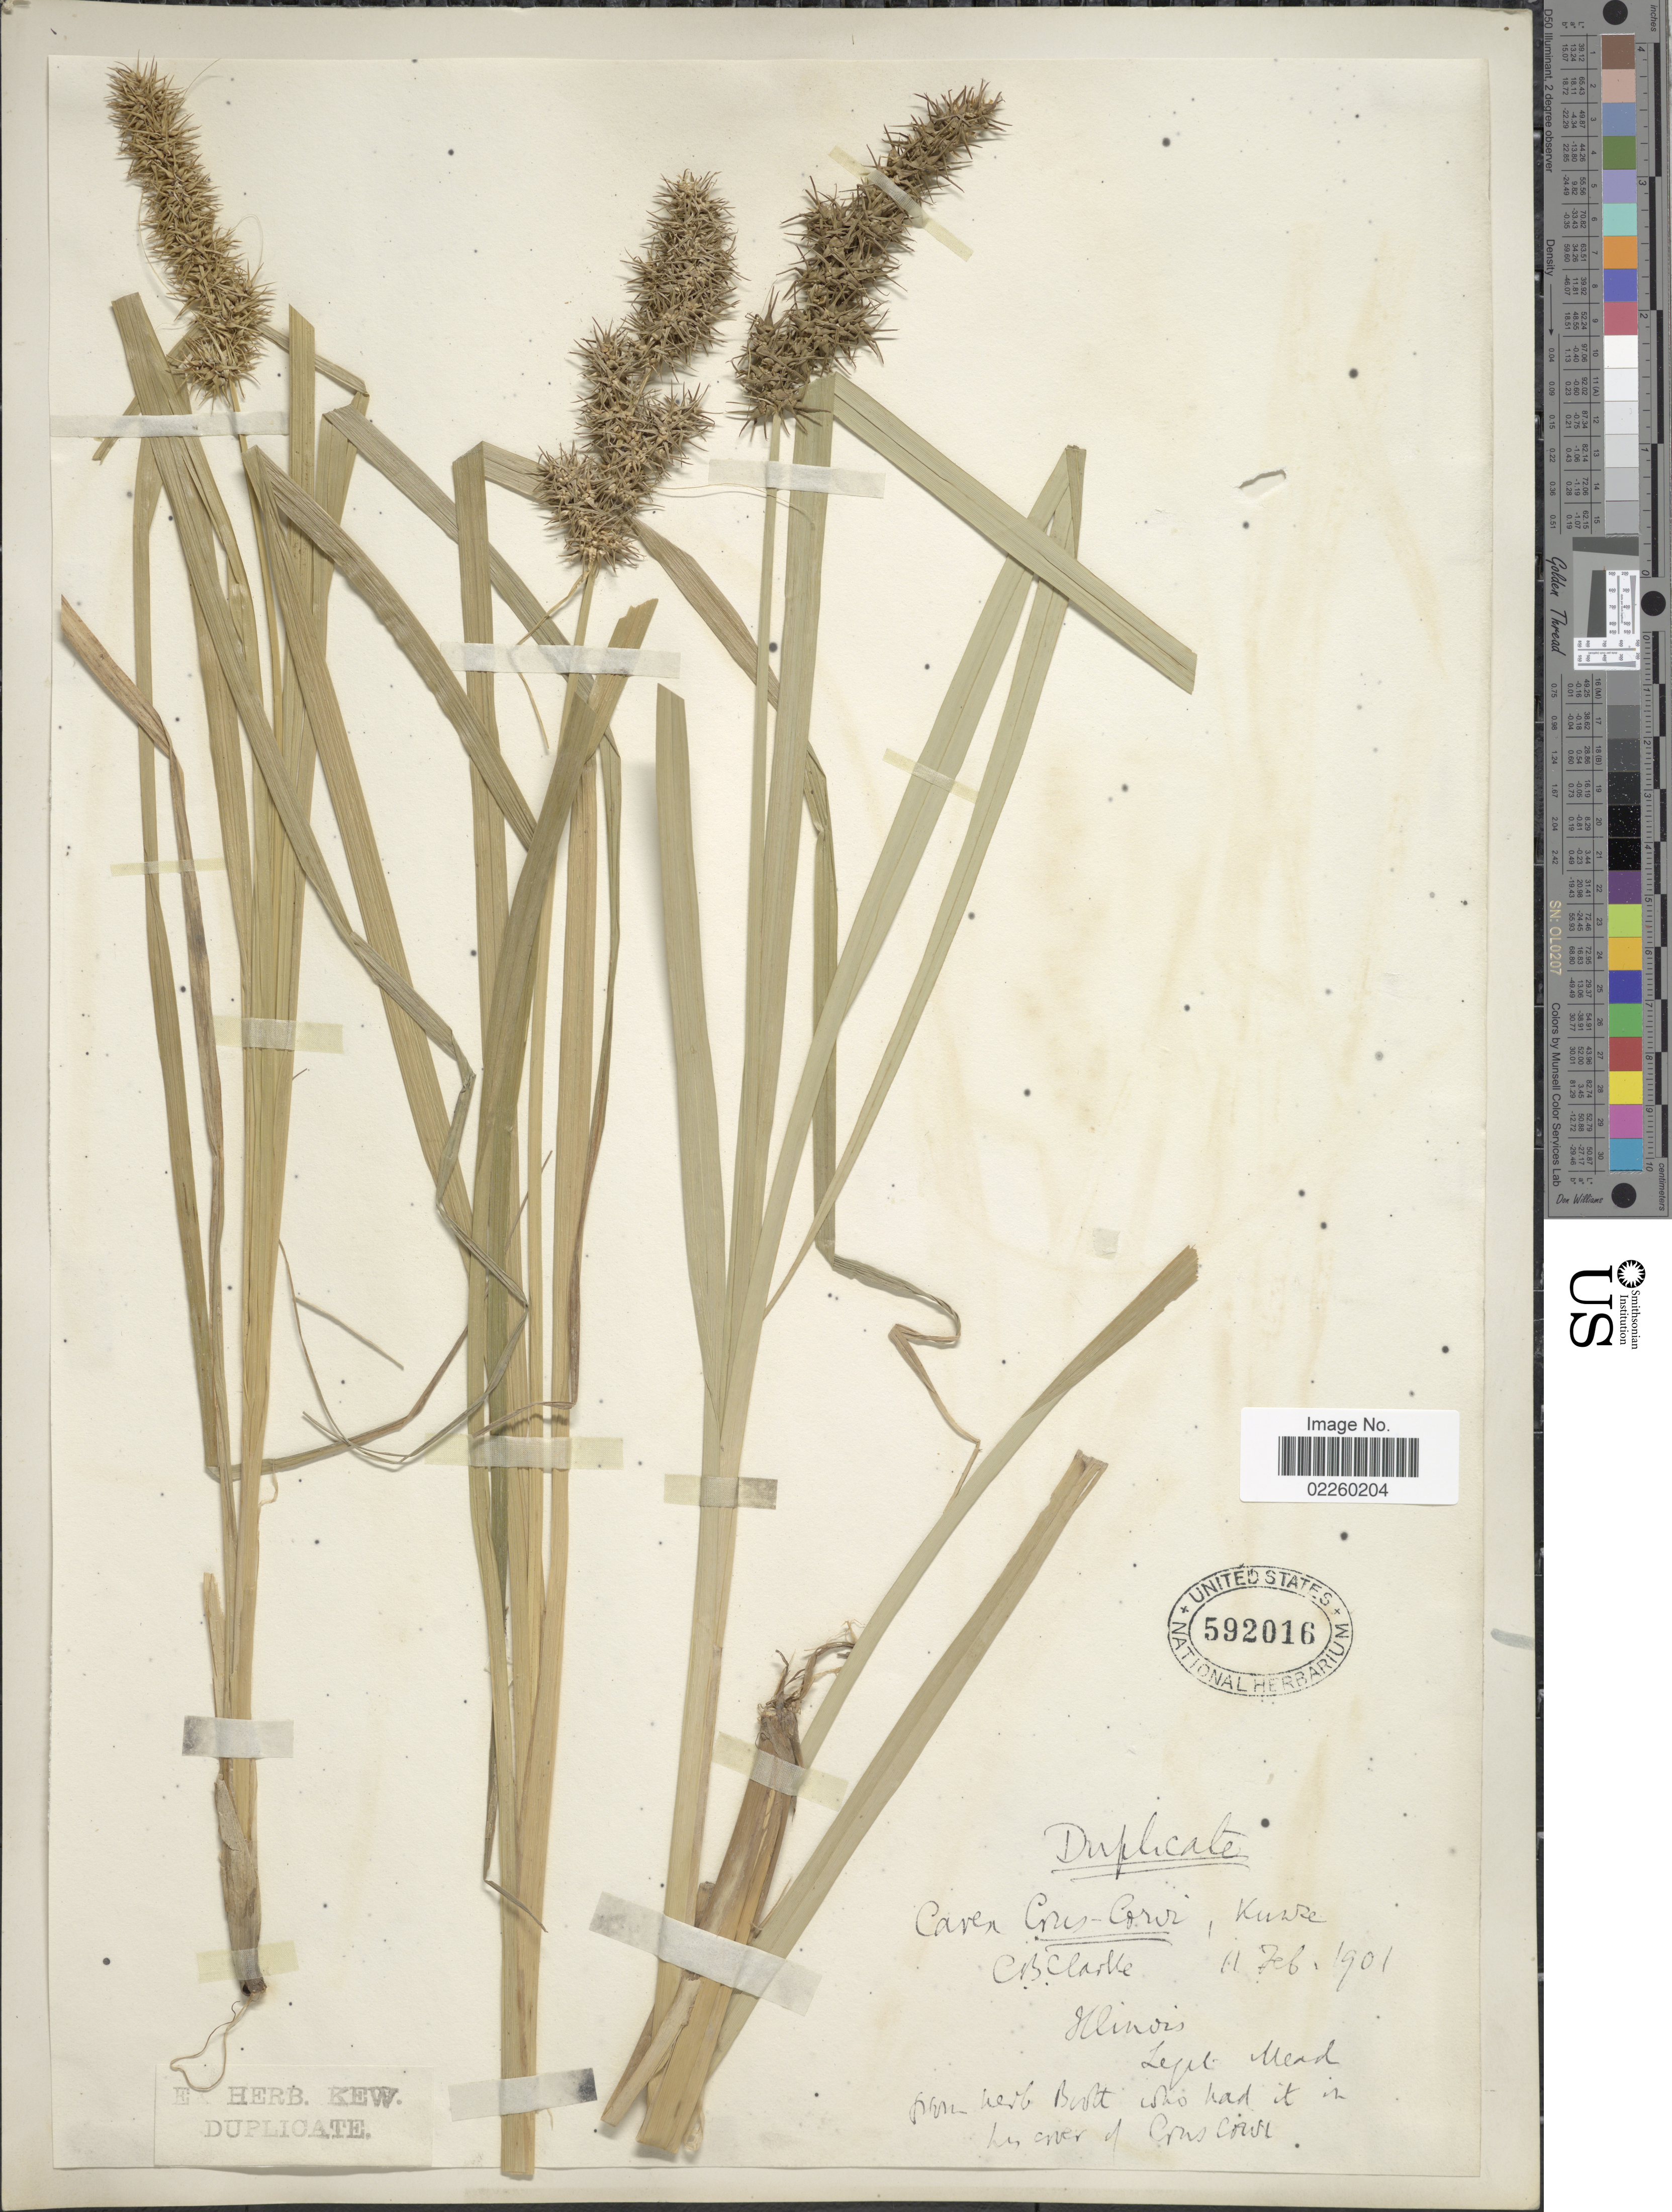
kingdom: Plantae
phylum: Tracheophyta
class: Liliopsida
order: Poales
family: Cyperaceae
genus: Carex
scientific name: Carex crus-corvi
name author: Shuttlew. ex Kunze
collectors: -. Mead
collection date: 1901-02-11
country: United States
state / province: Illinois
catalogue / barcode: US 592016